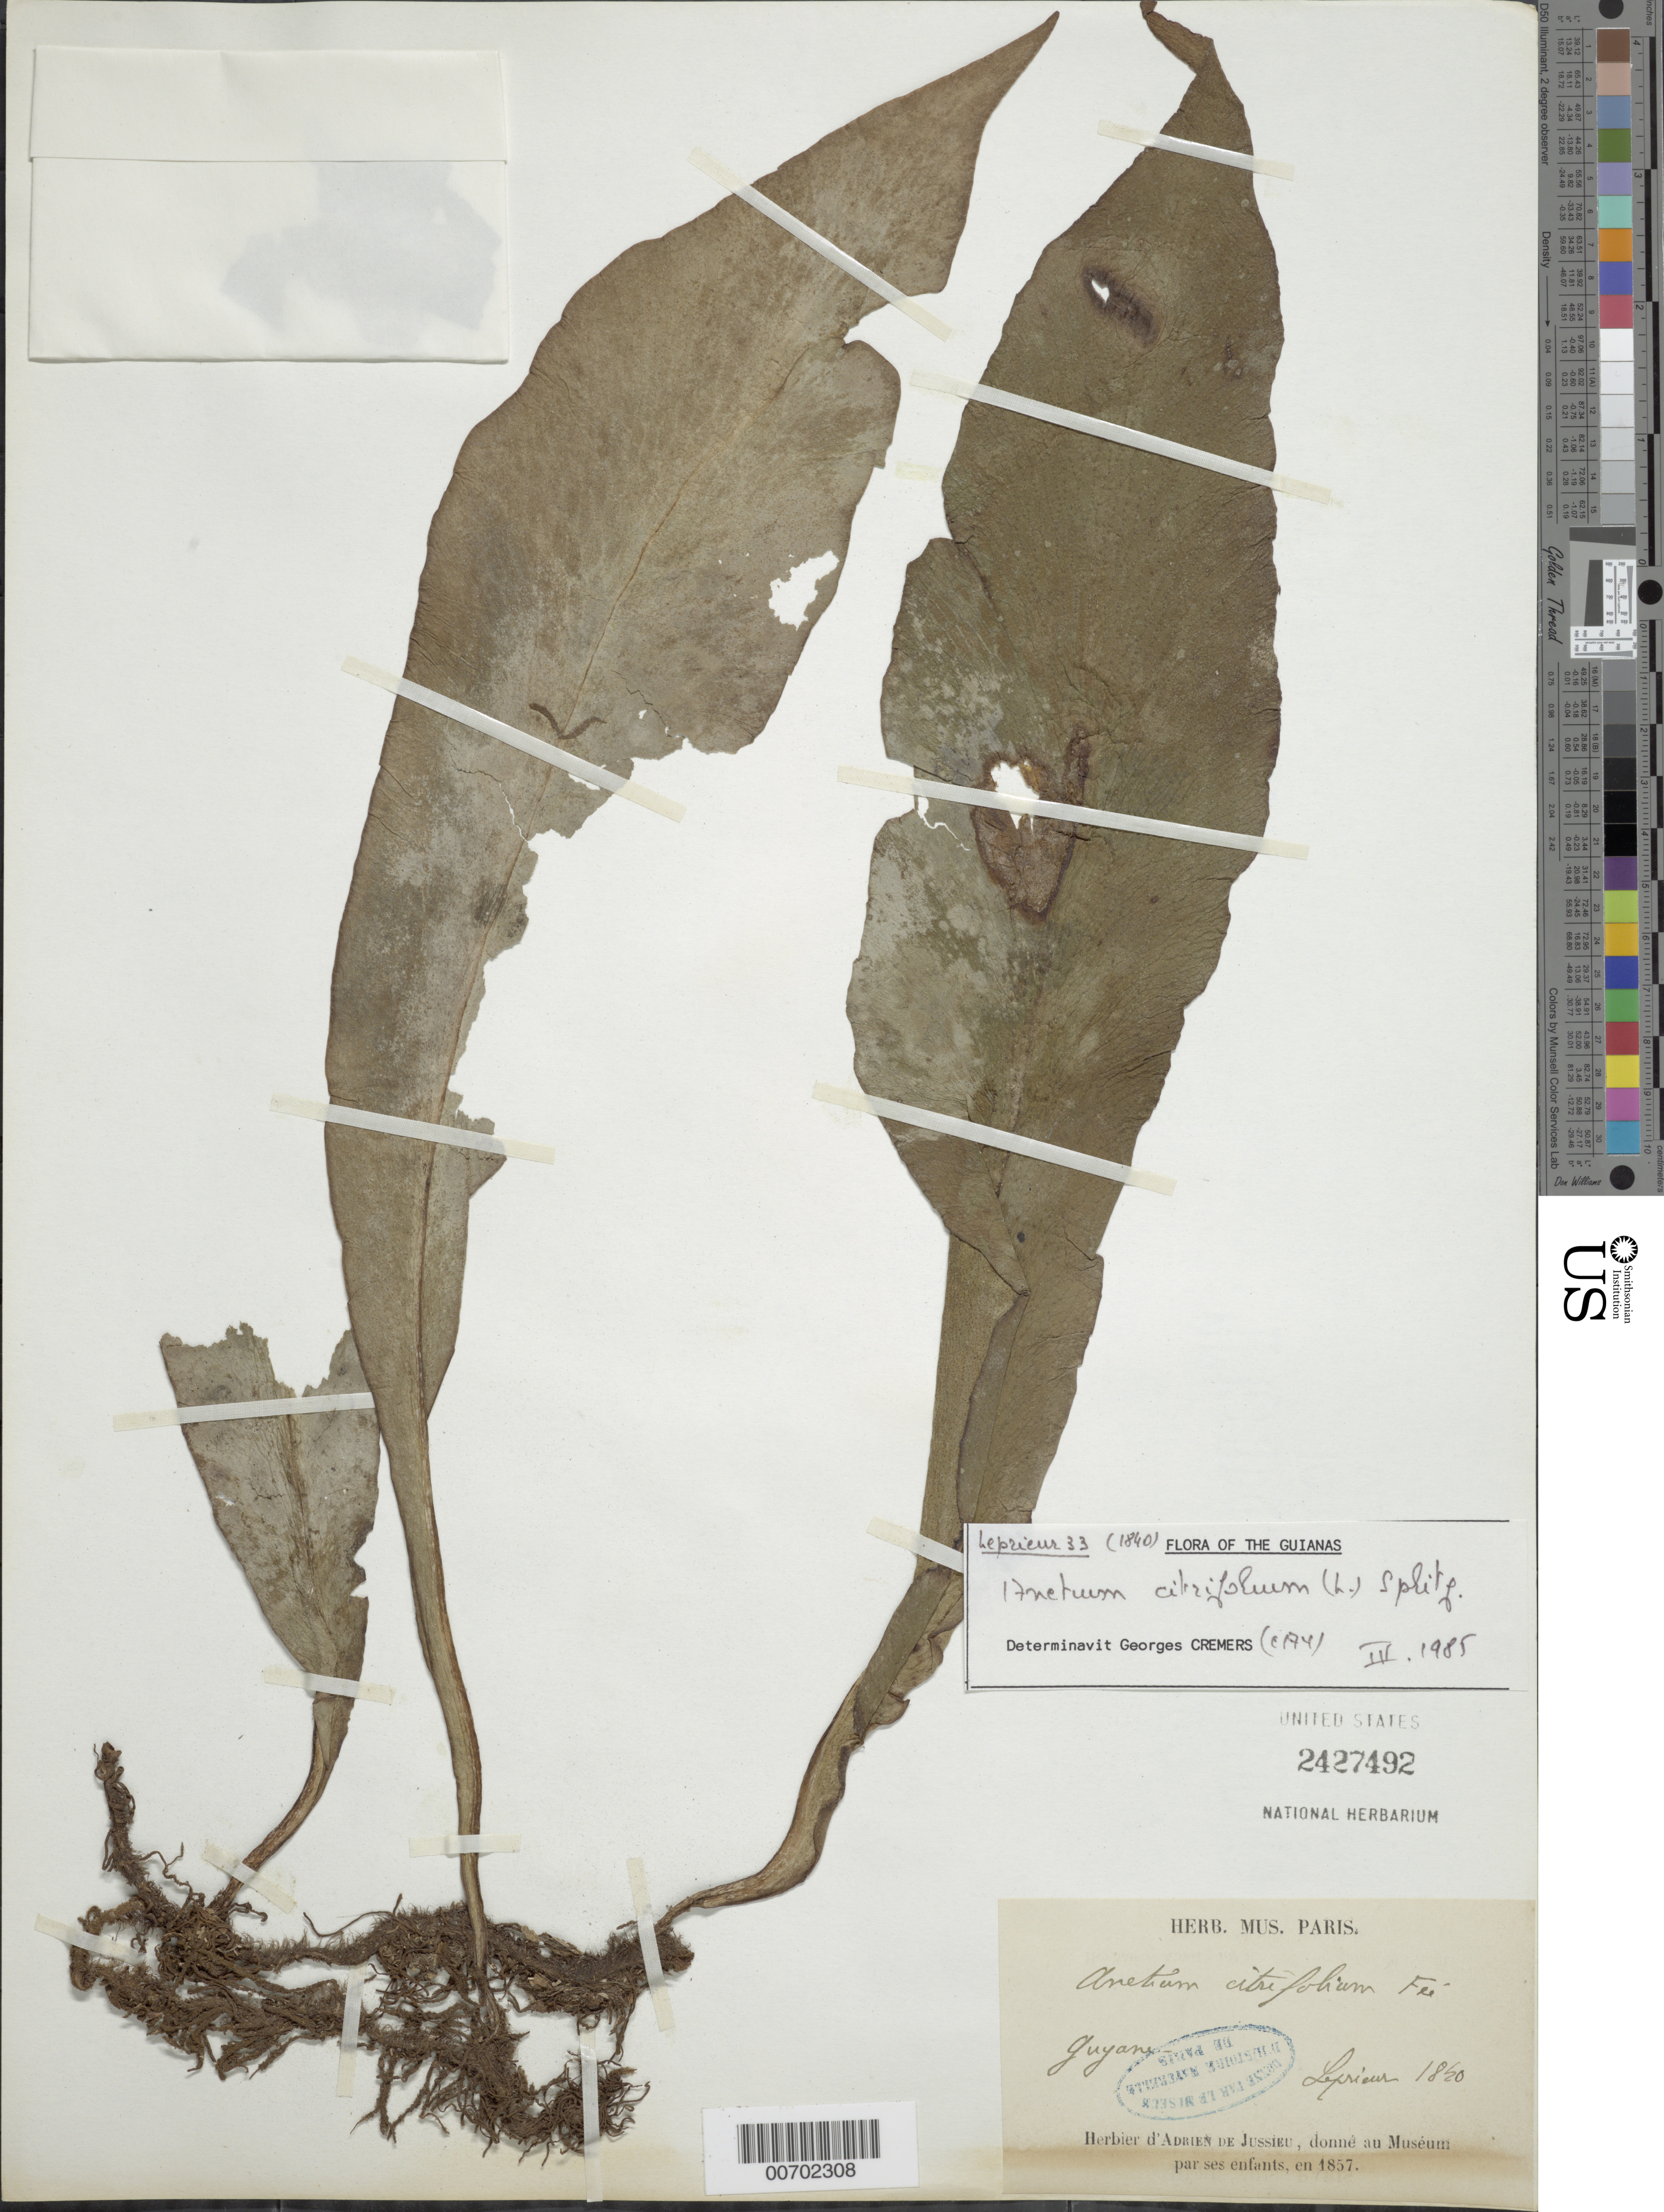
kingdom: Plantae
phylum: Tracheophyta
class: Polypodiopsida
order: Polypodiales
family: Pteridaceae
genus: Anetium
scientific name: Anetium citrifolium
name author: (L.) Splitg.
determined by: Cremers, Georges A.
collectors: F. M. R. Leprieur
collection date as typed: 1820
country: French Guiana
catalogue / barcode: US 2427492